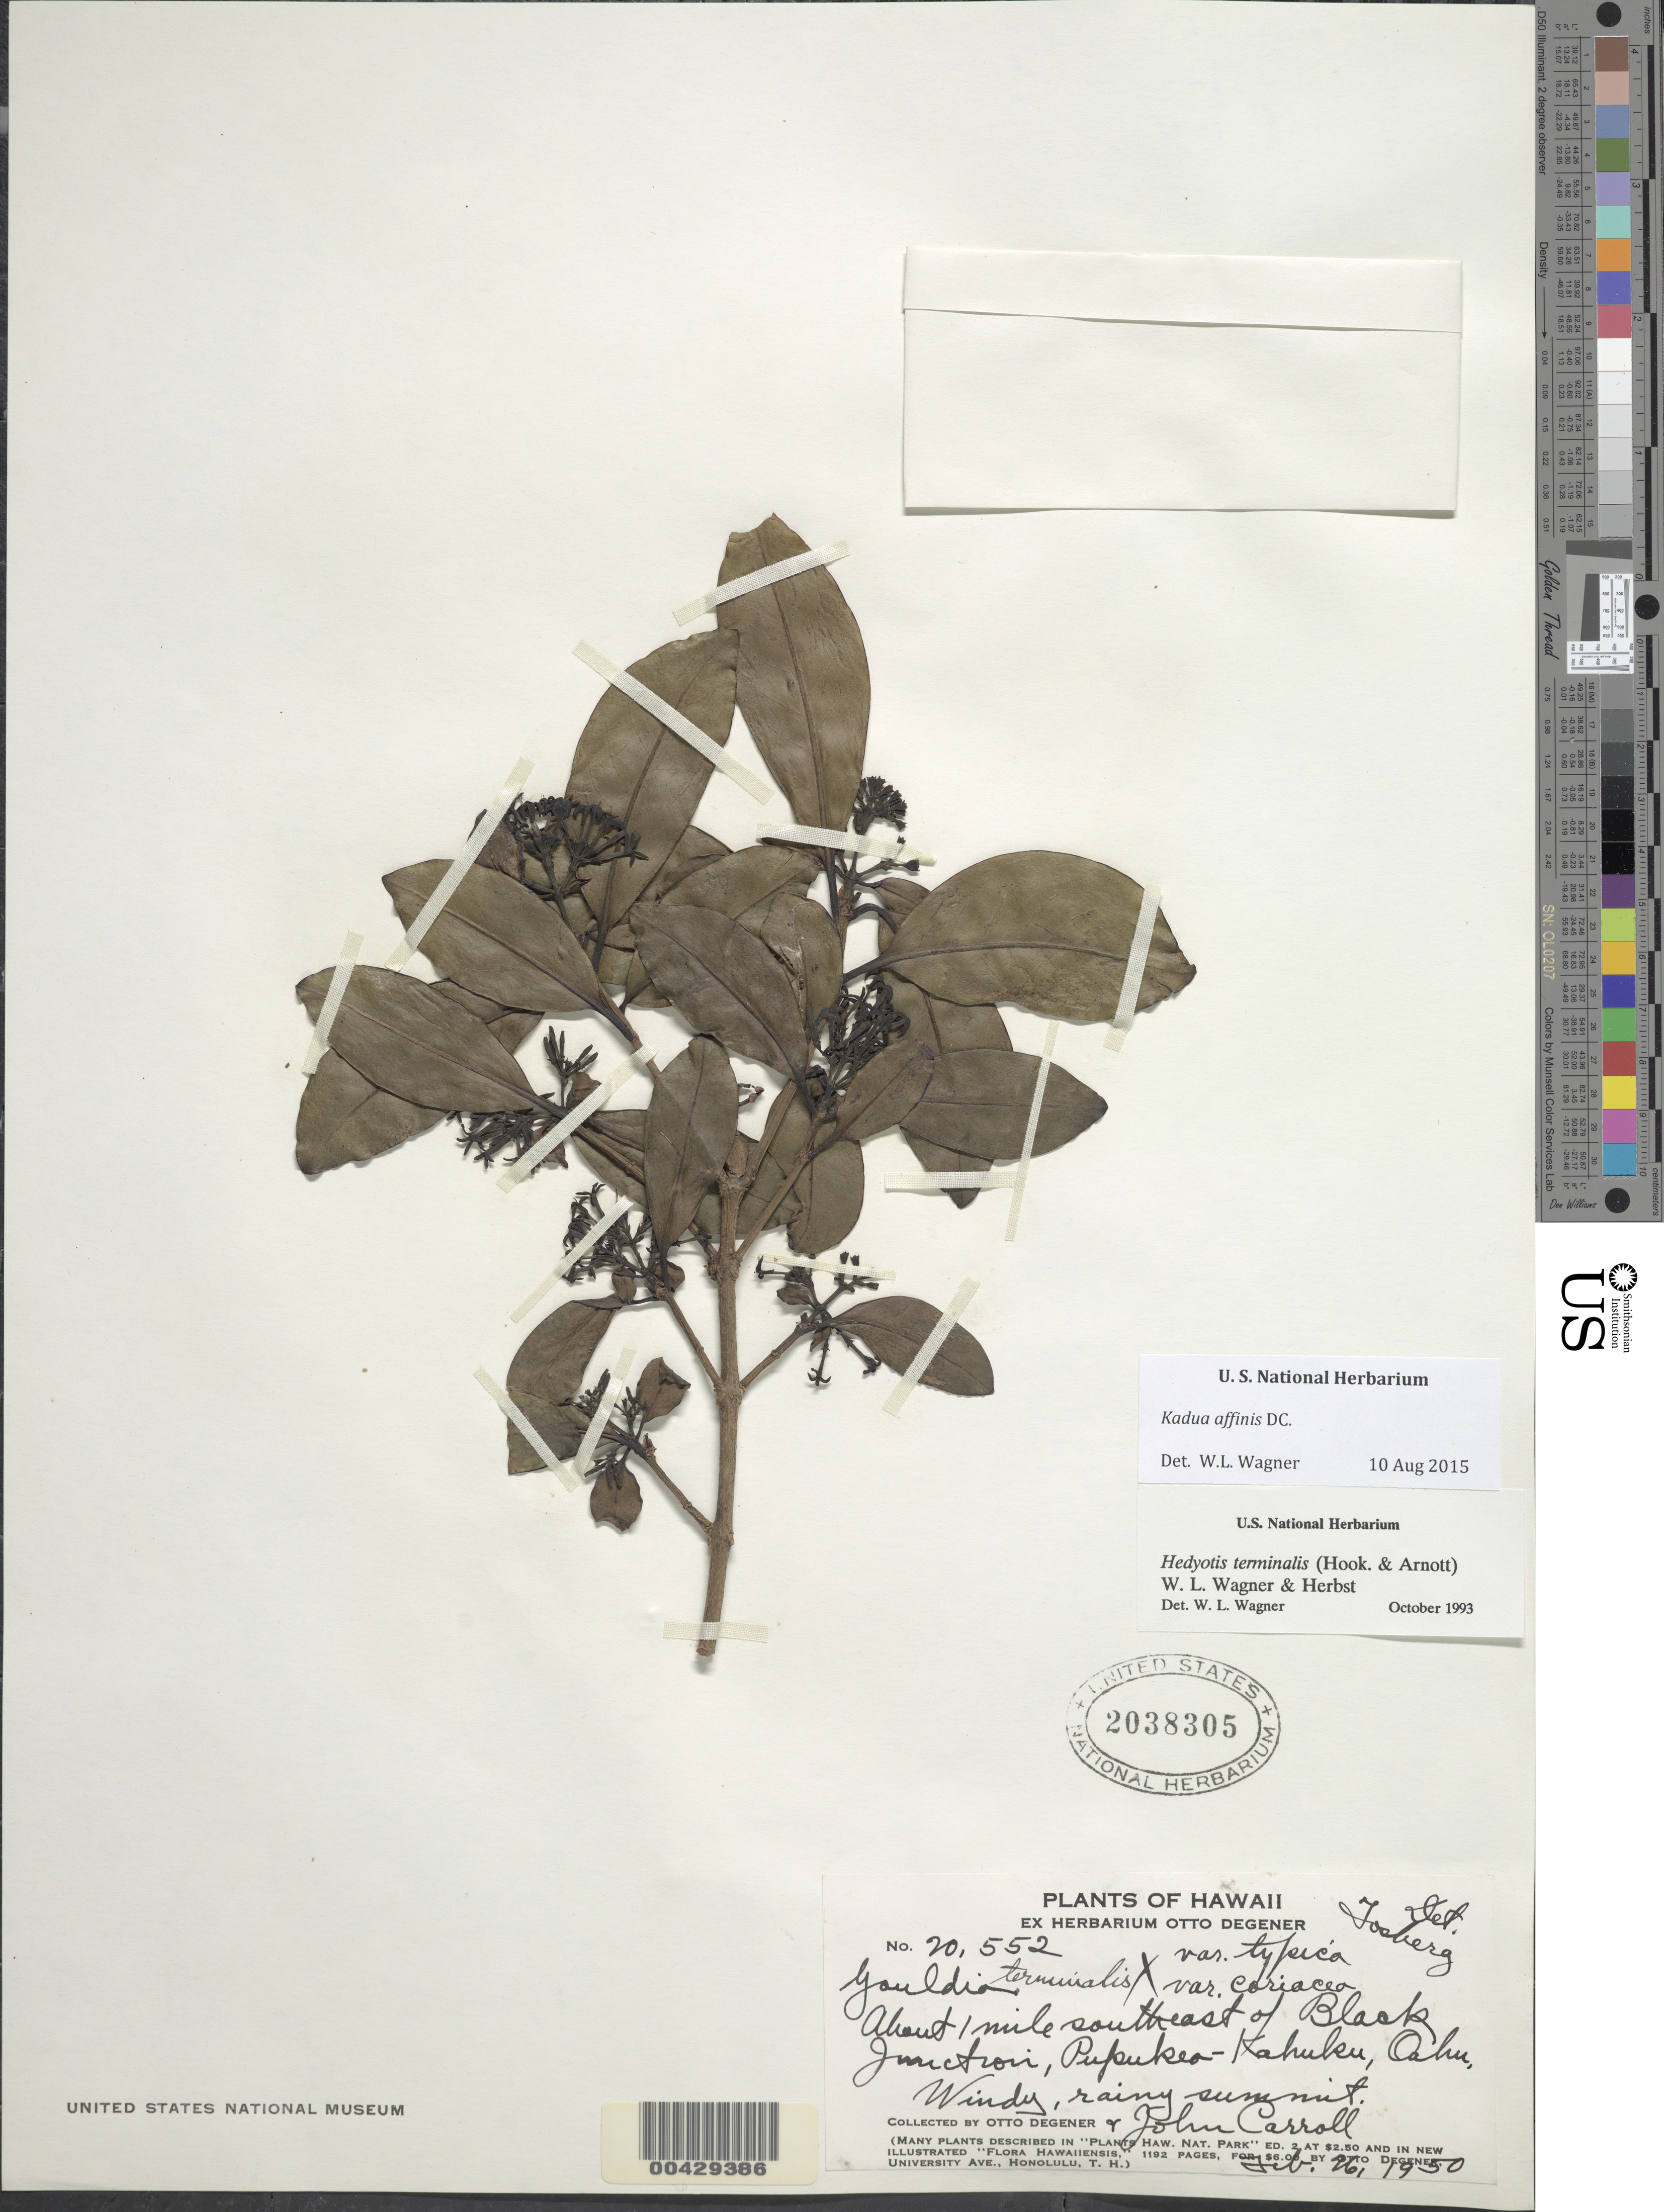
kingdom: Plantae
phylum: Tracheophyta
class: Magnoliopsida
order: Gentianales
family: Rubiaceae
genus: Kadua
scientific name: Kadua affinis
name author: DC.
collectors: O. Degener & J. Carroll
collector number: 20552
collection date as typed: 26 Feb 1950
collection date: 1950-02-26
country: United States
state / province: Hawaii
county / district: Honolulu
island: Oahu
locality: about 1 mile SE of Black Junction, Pupukea-Kahuku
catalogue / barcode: US 2038305